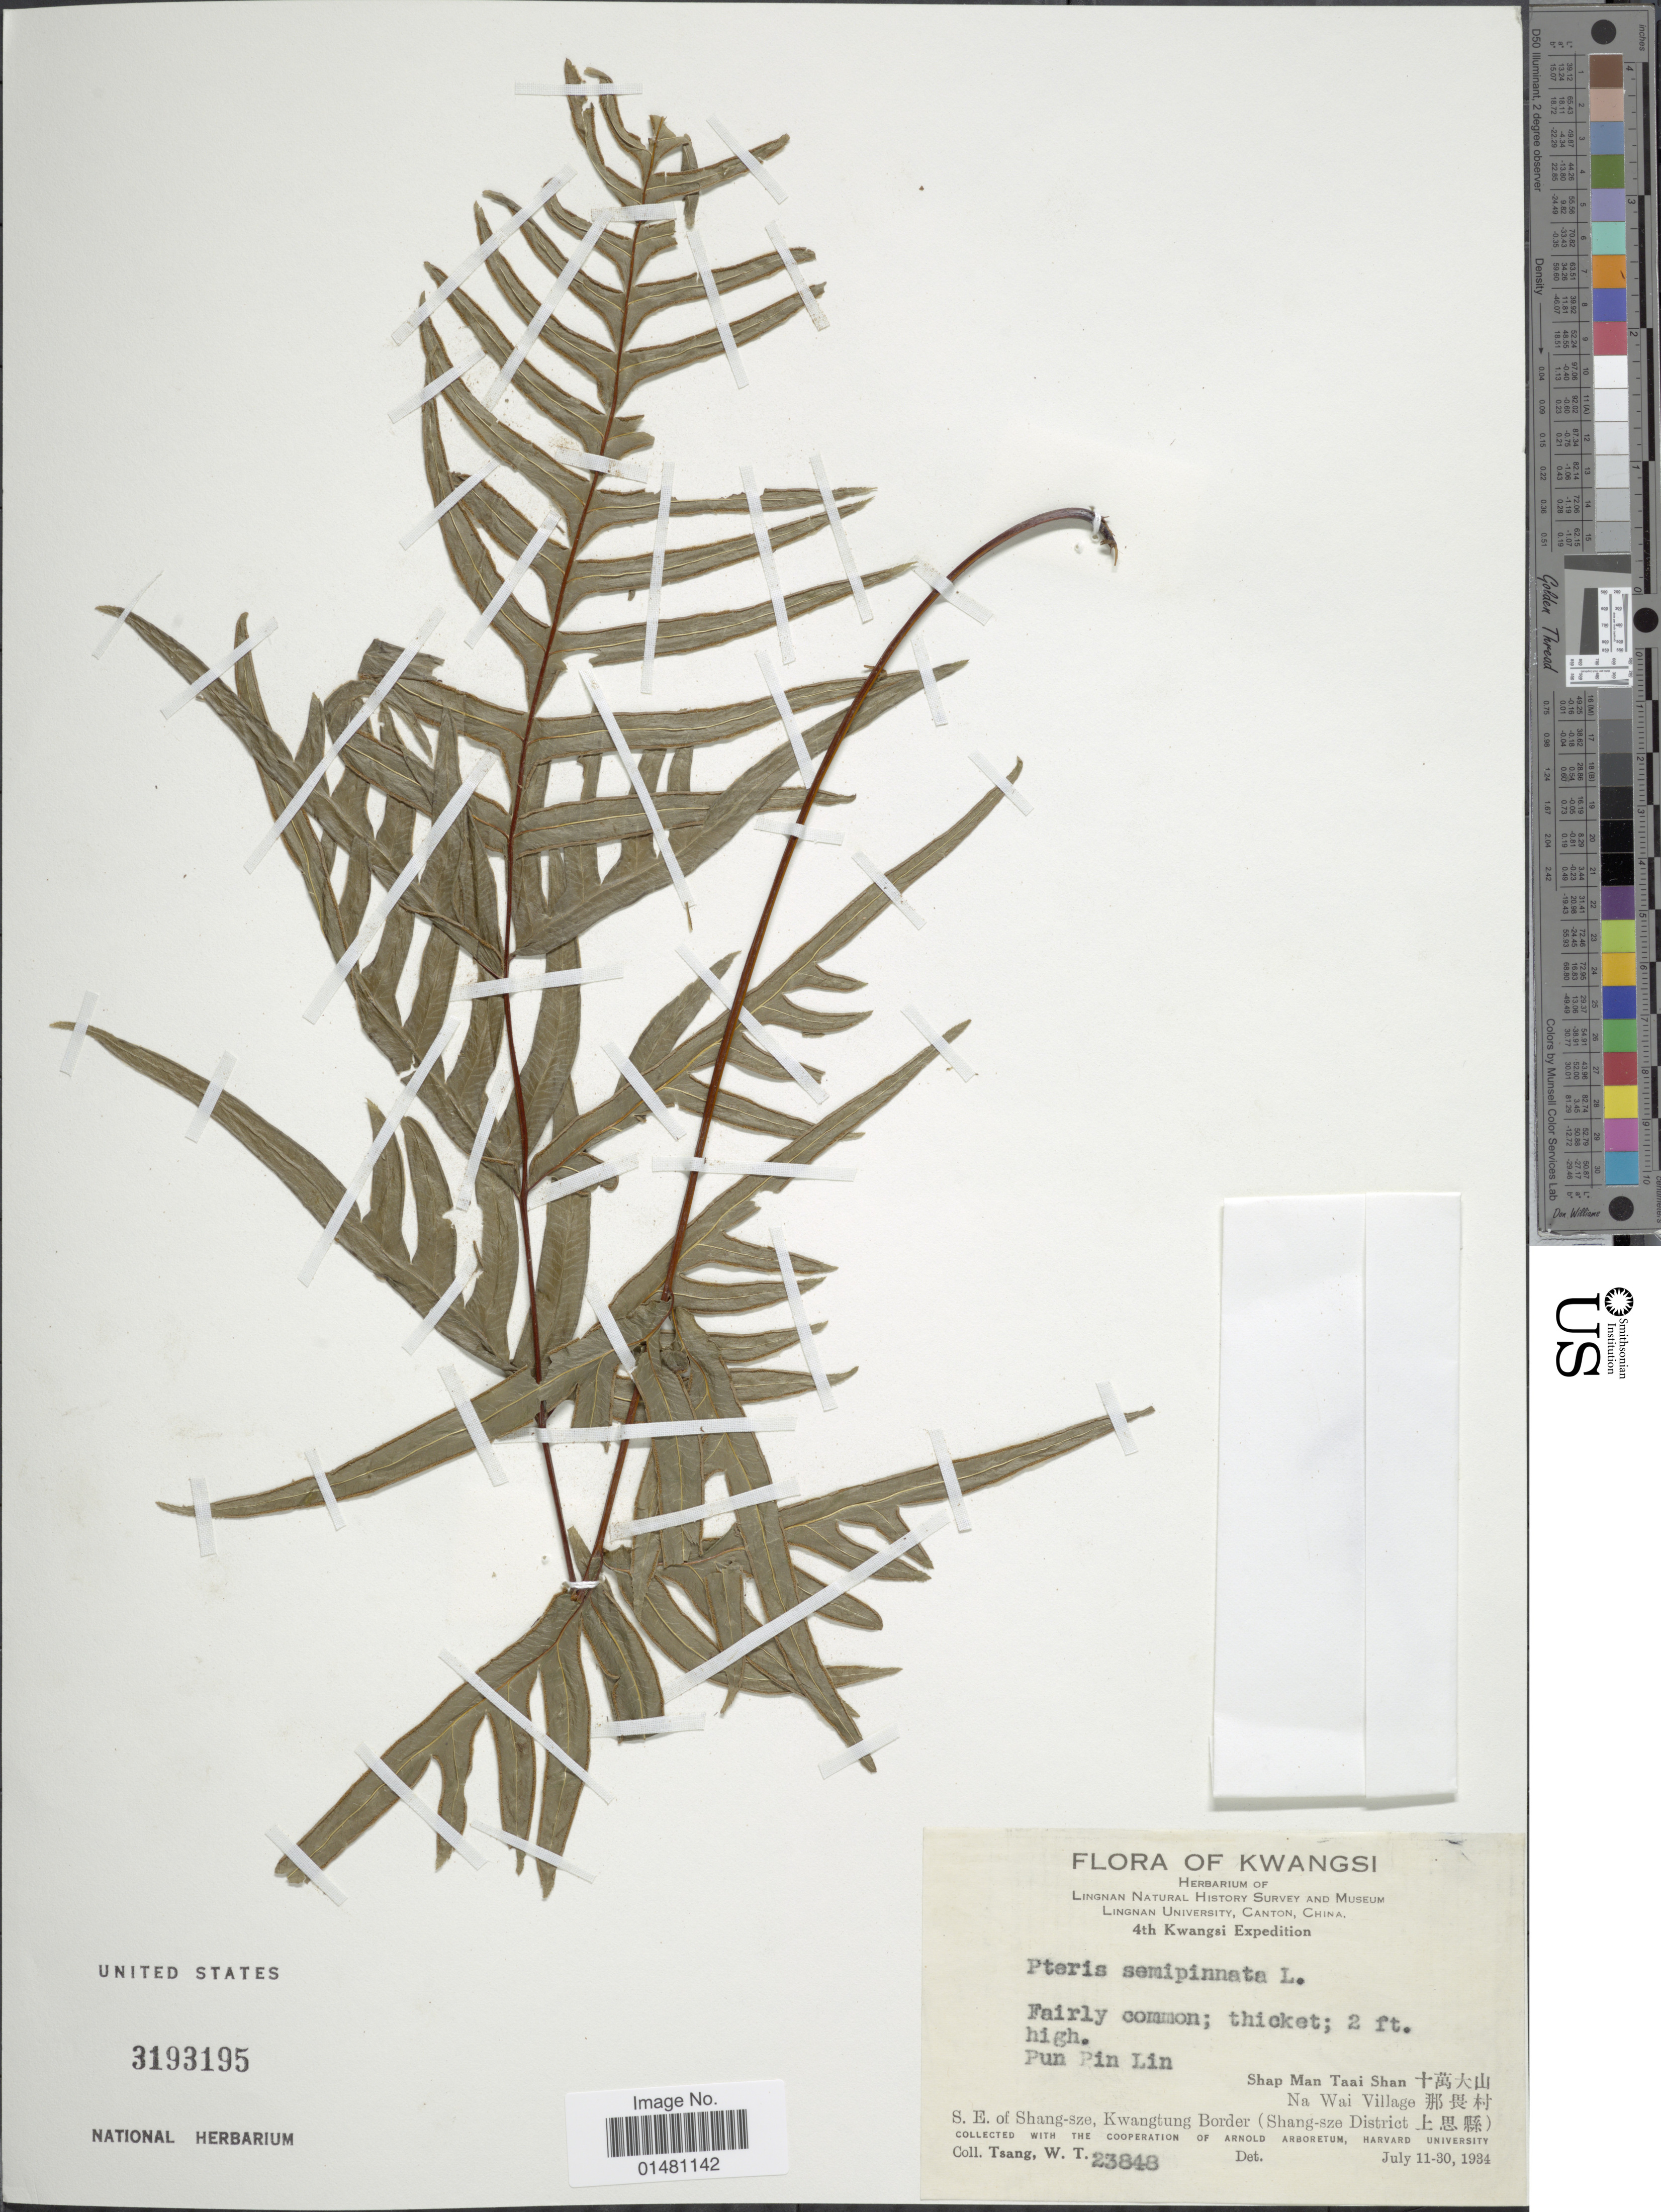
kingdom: Plantae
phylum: Tracheophyta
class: Polypodiopsida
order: Polypodiales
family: Pteridaceae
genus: Pteris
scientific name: Pteris semipinnata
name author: L.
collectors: W. T. Tsang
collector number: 23848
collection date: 1934-07-11/1934-07-30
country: China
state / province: Guangdong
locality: Kwangsi, Pun Pin Lin, Shap Man Taai Shan X, Na Wai Village X, S.E. of Shang-sze, Kwangtung Border (Shang-sze District X)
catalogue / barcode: US 3193195